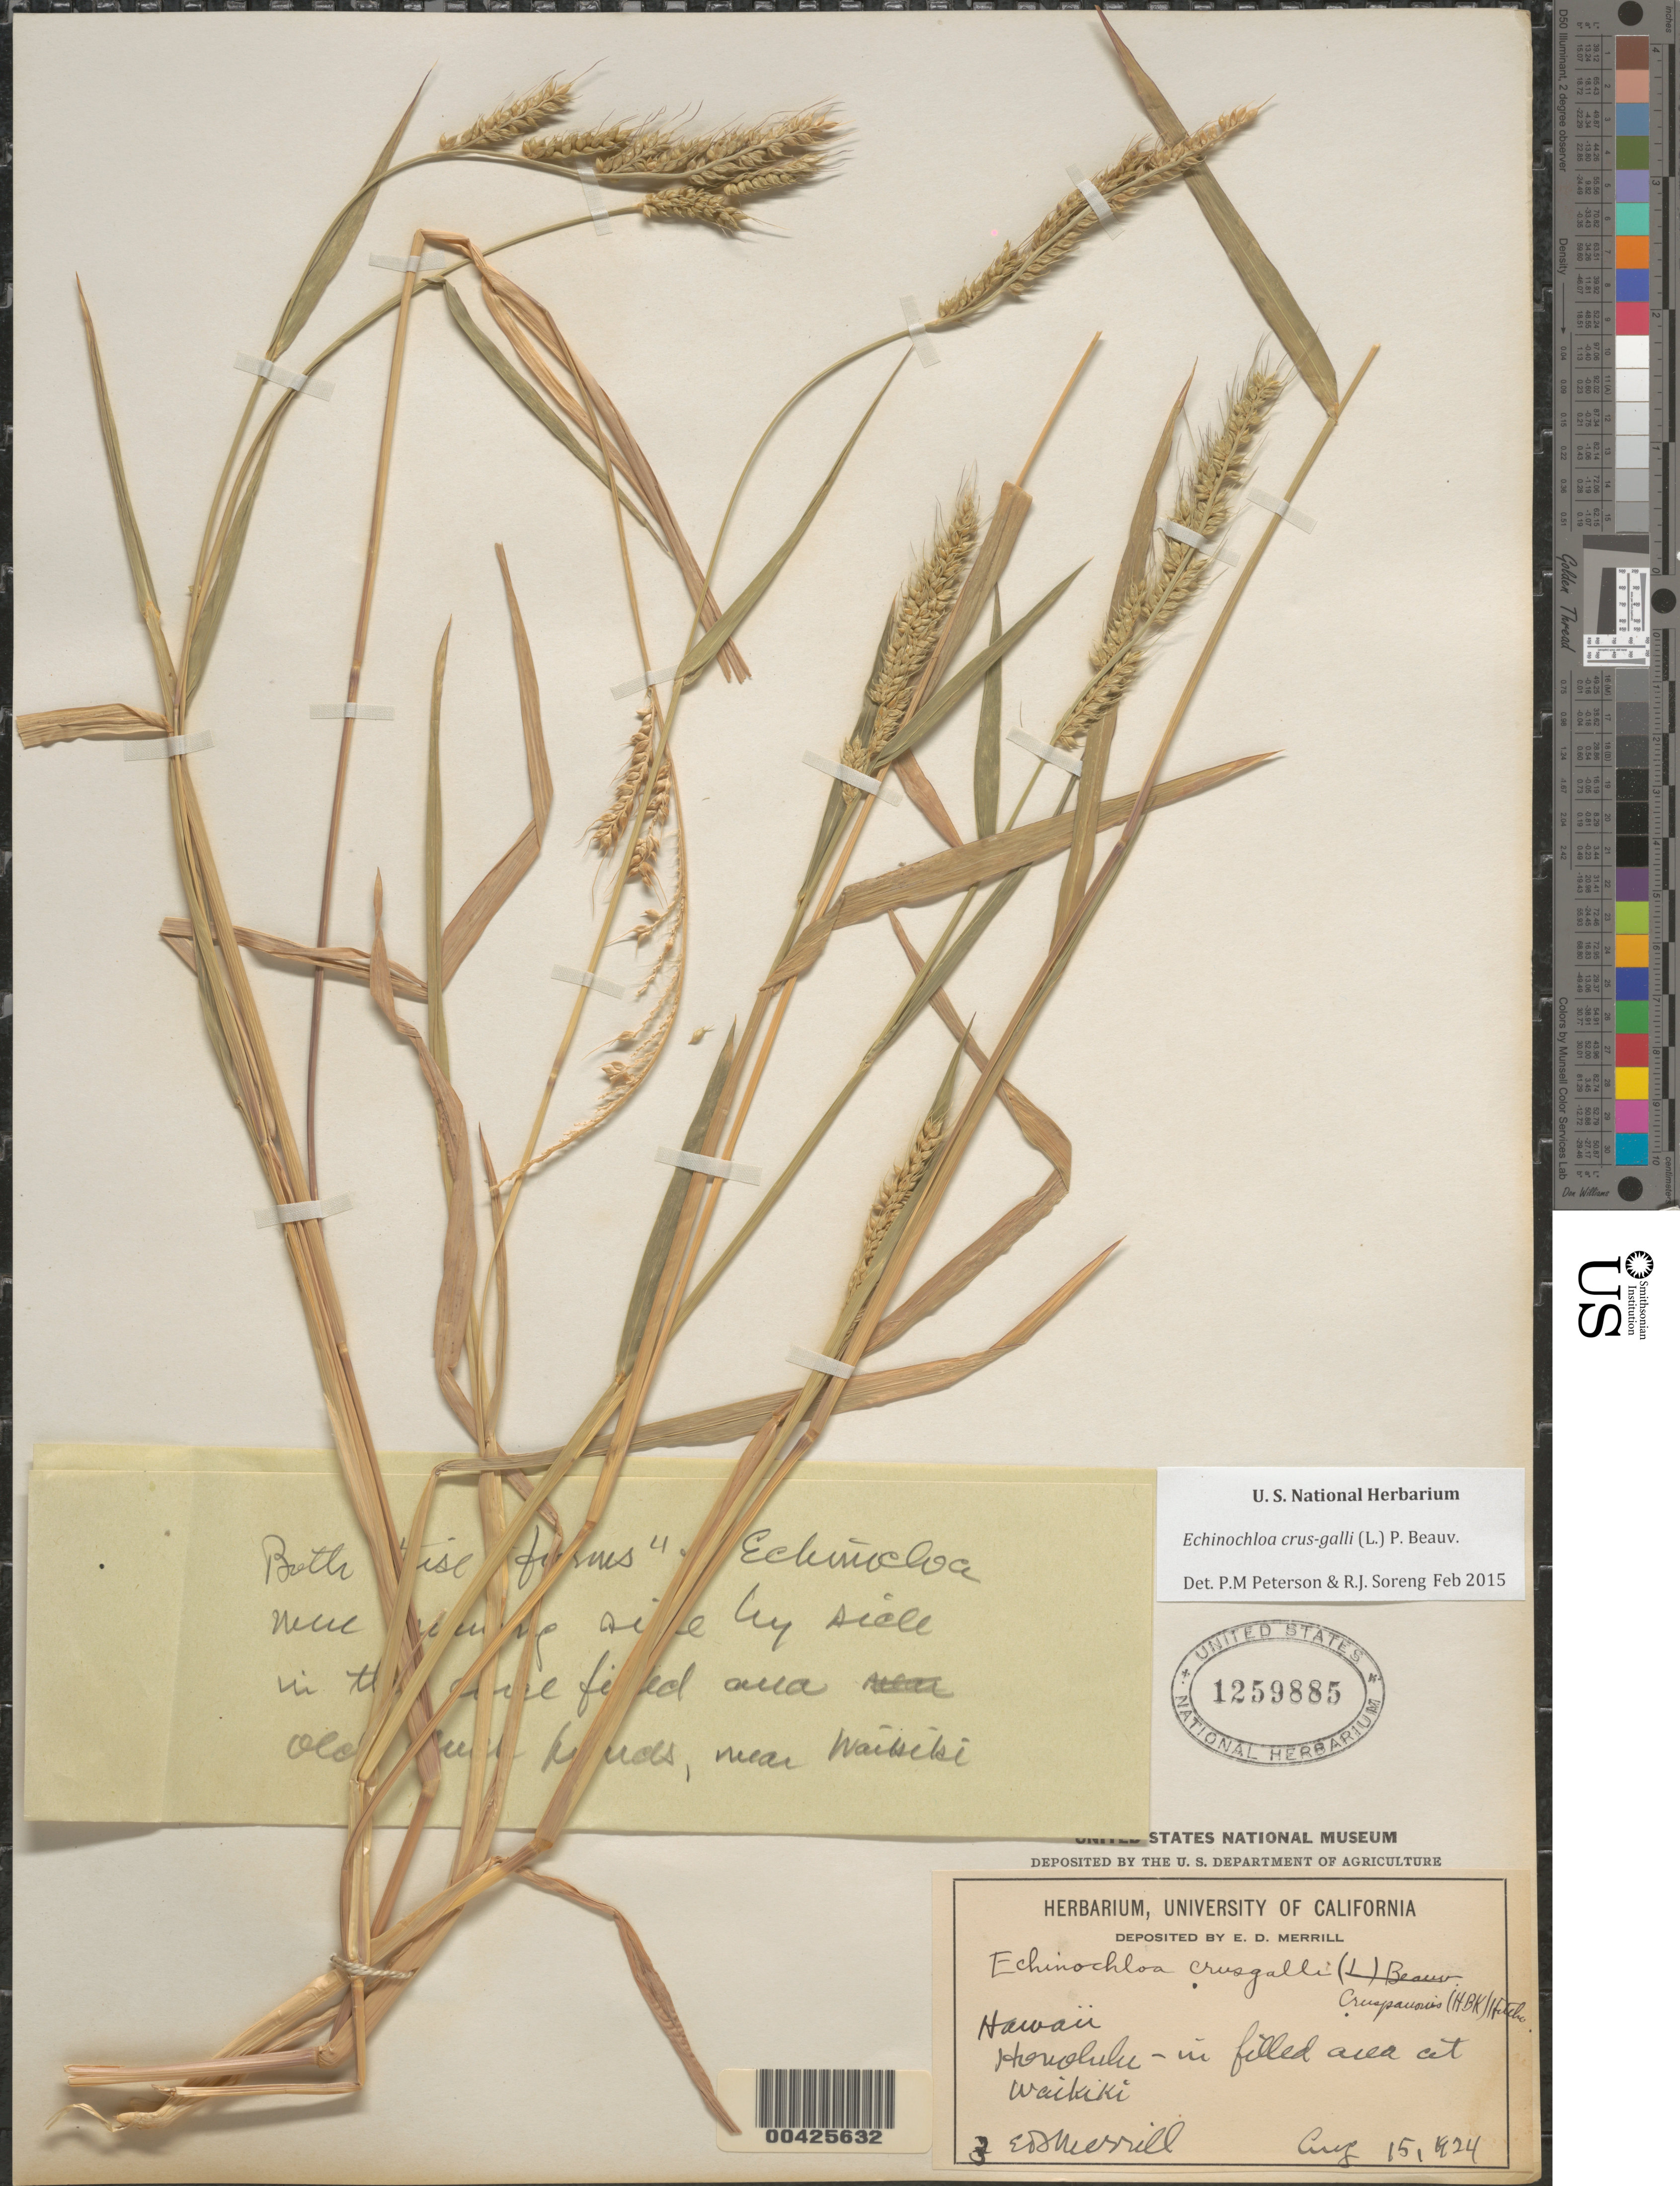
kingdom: Plantae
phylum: Tracheophyta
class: Liliopsida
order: Poales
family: Poaceae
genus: Echinochloa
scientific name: Echinochloa crus-galli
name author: (L.) P. Beauv.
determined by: Peterson, Paul M.; Soreng, Robert J.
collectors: E. Merrill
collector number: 3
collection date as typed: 15 Aug 1924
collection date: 1924-08-15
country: United States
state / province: Hawaii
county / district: Honolulu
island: Oahu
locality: Honolulu, in filled area at Waikiki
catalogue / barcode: US 1259885